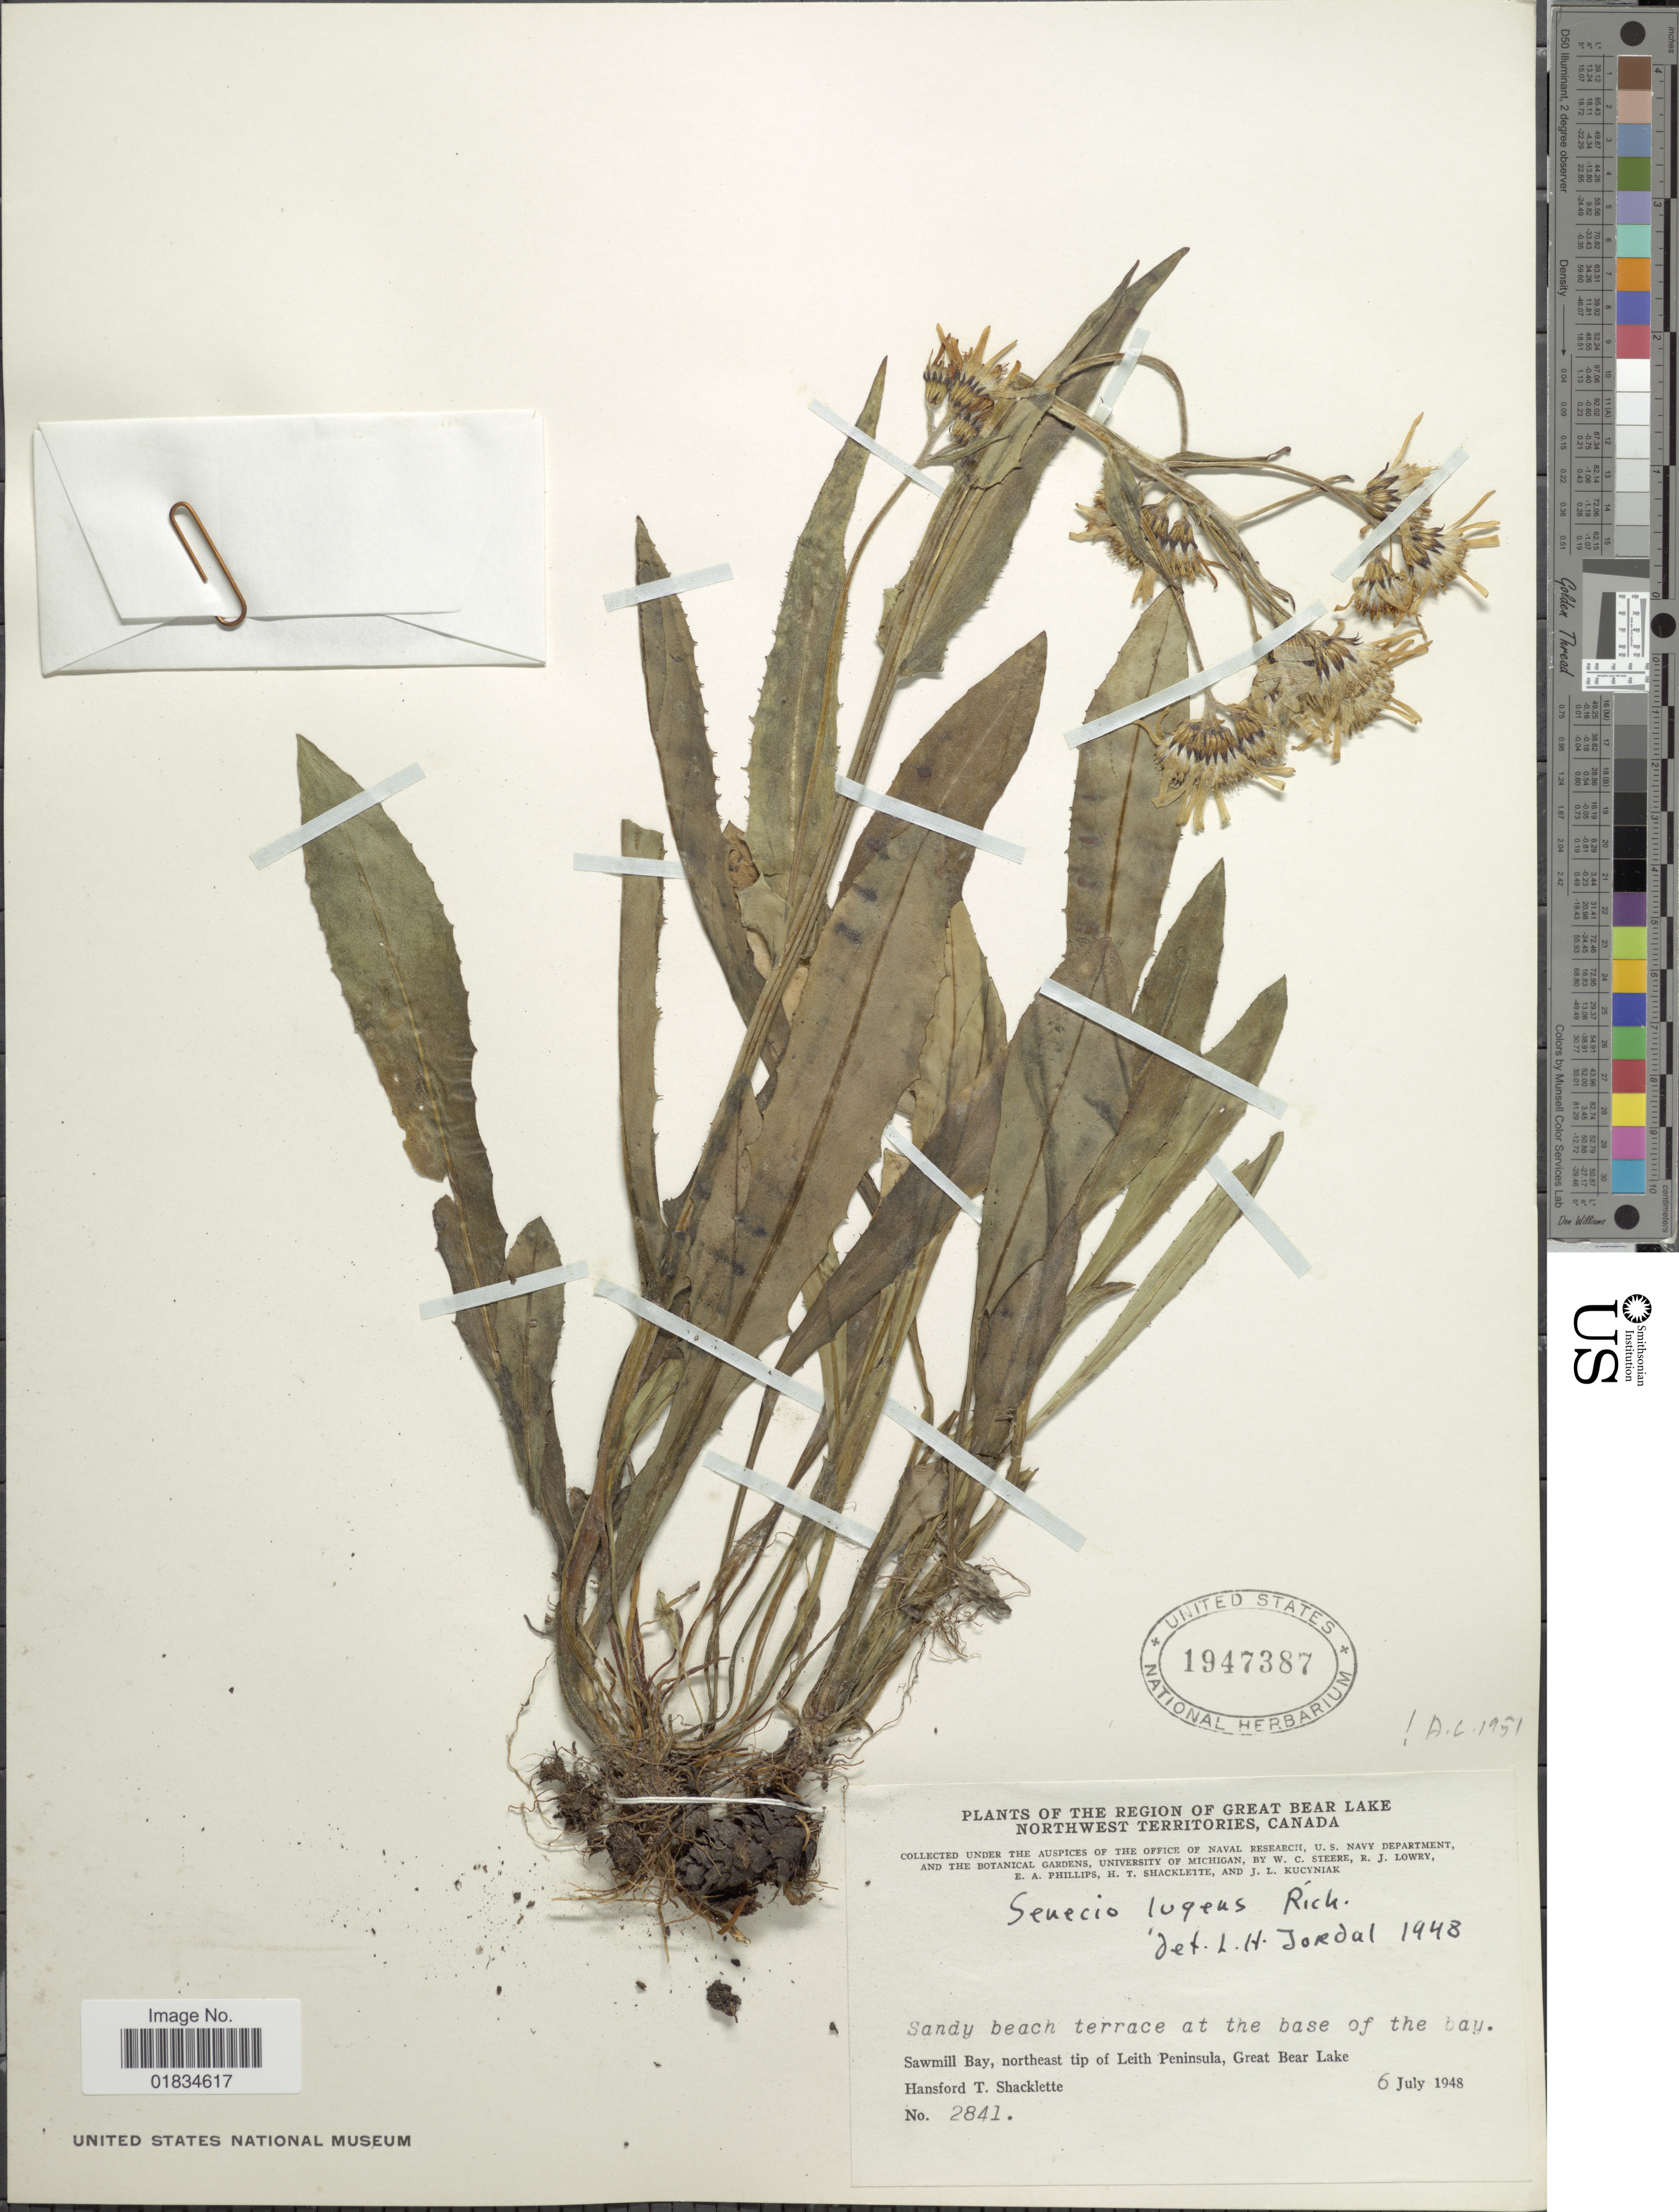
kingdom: Plantae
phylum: Tracheophyta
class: Magnoliopsida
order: Asterales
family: Asteraceae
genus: Senecio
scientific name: Senecio lugens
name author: Richardson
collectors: H. Shacklette, W. C. Steere, R. Lowry, E. Phillips & et al.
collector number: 2841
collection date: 1948-07-06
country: Canada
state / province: Northwest Territories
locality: Region of Great Bear lake, Sawmill Bay, northwest tip of Leith Peninsula, Great Bear Lake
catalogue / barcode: US 1947387